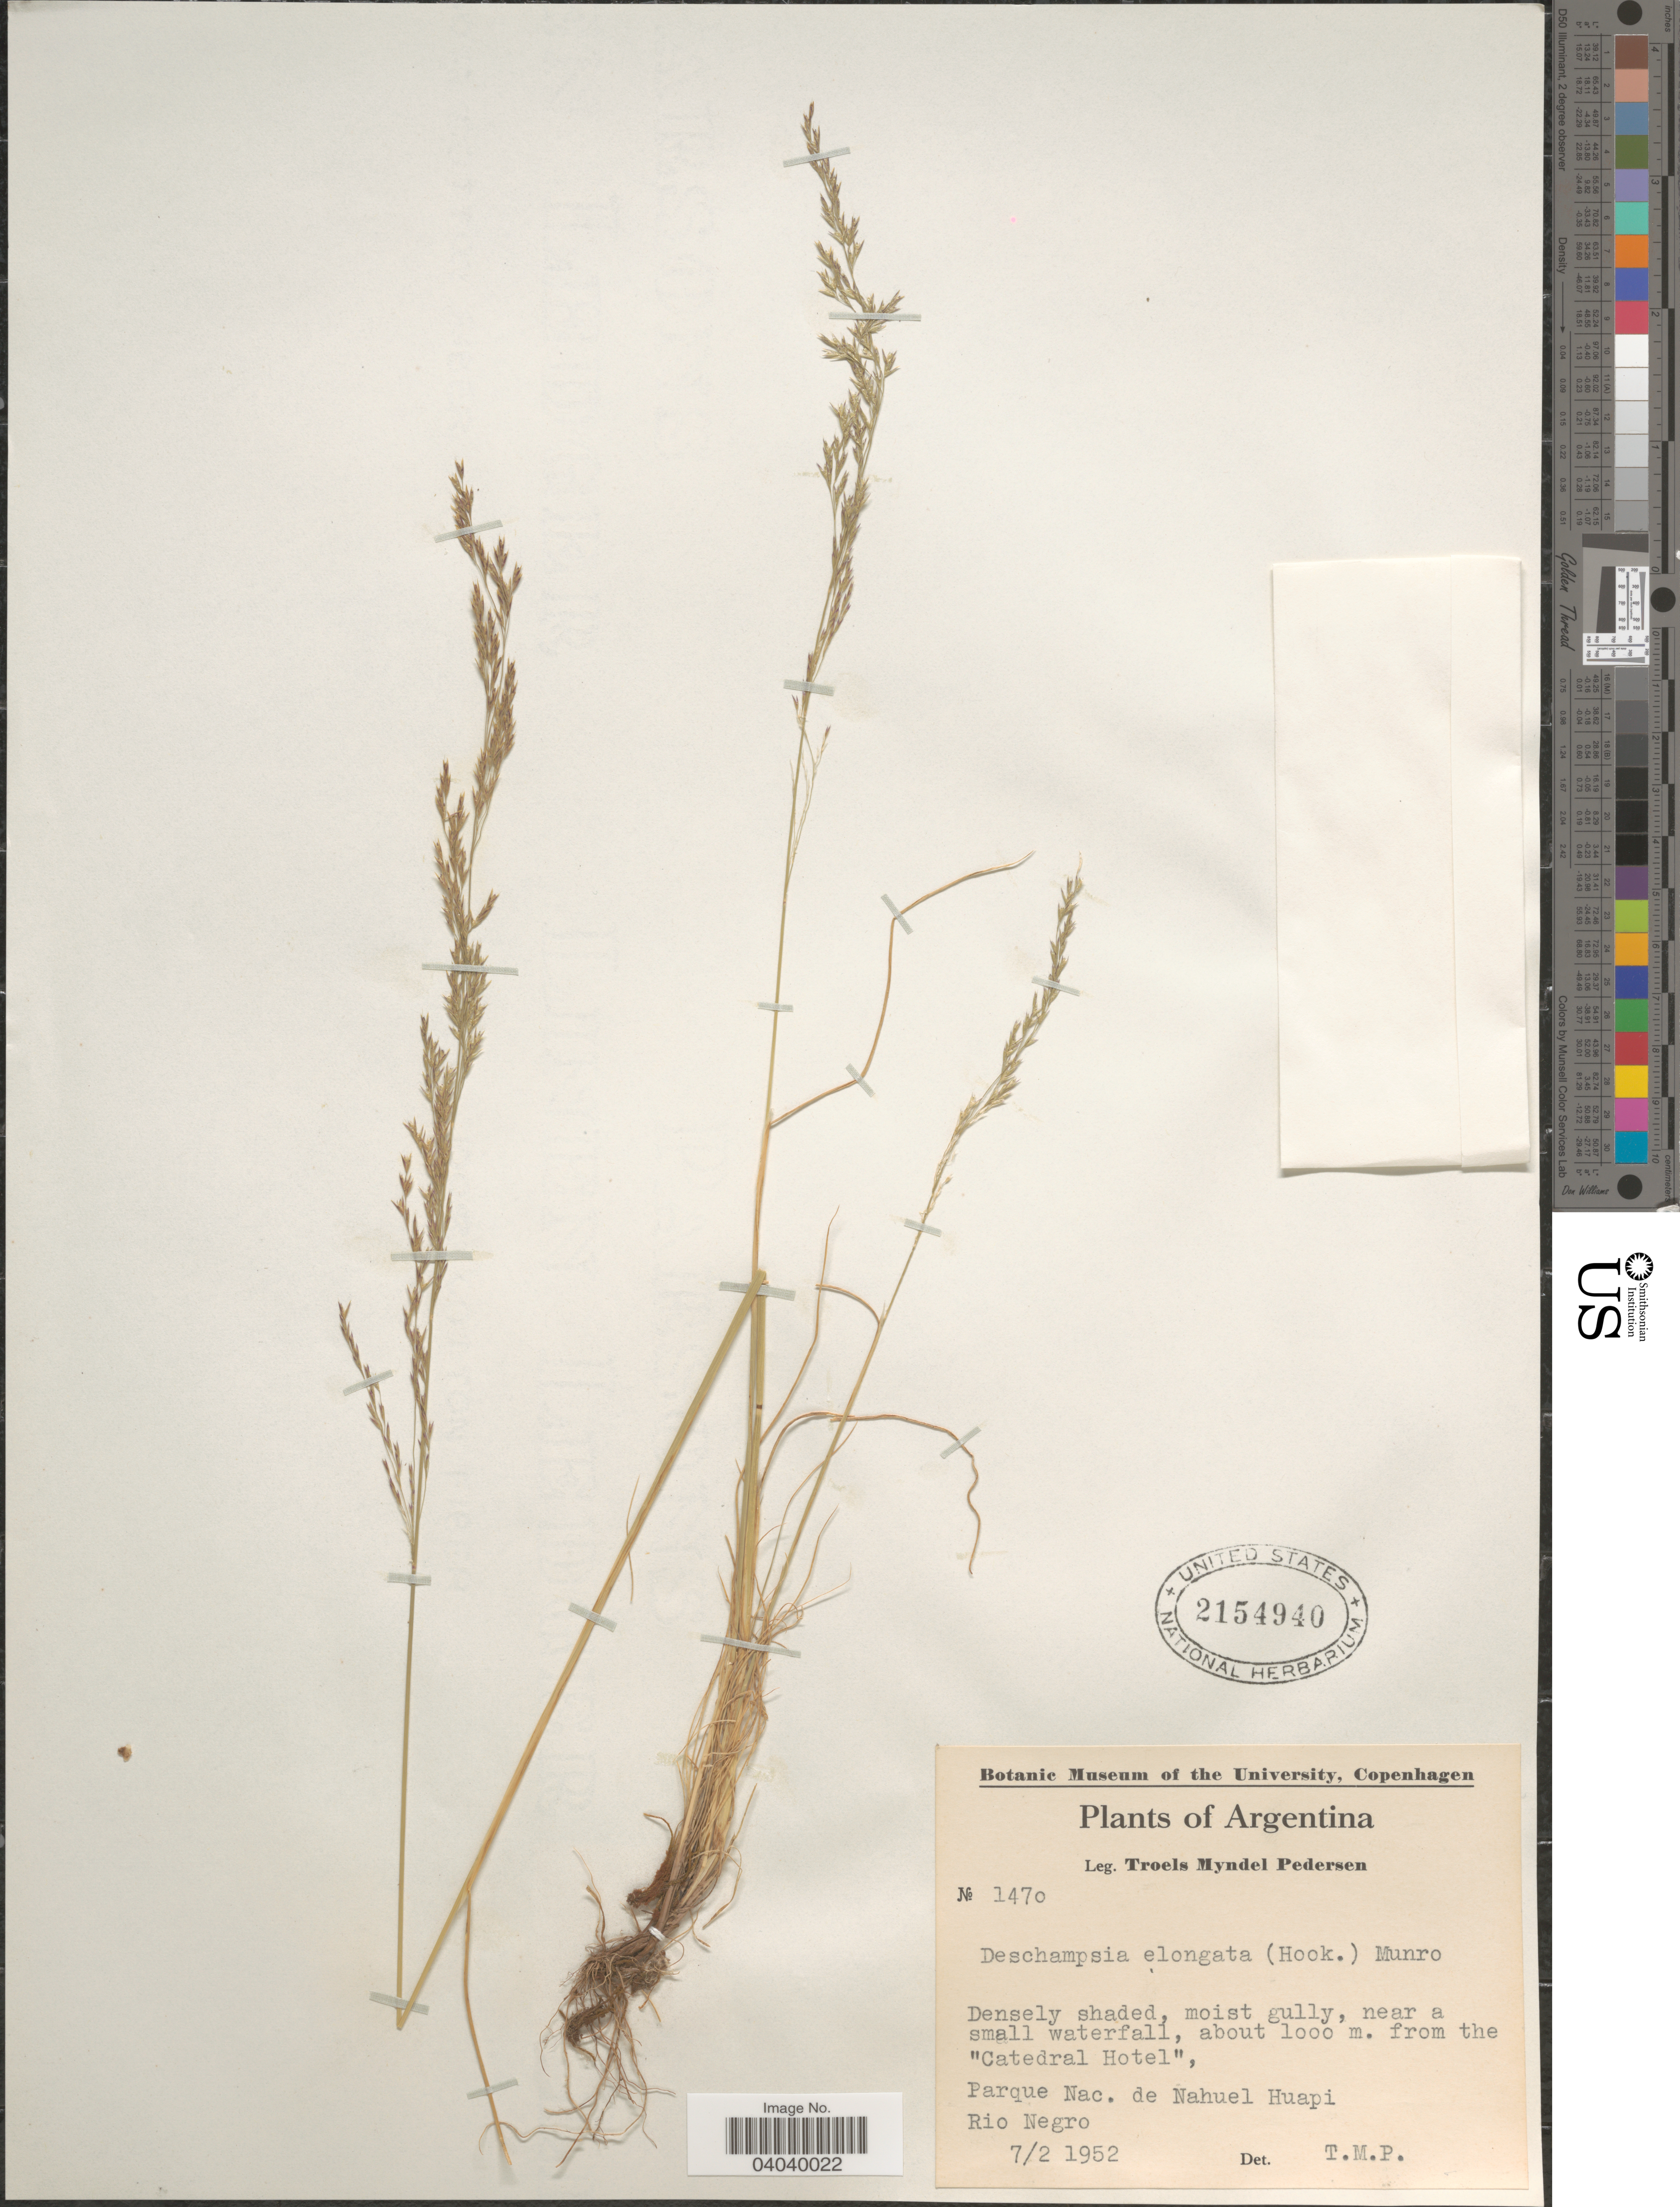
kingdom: Plantae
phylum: Tracheophyta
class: Liliopsida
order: Poales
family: Poaceae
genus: Deschampsia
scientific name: Deschampsia elongata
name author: (Hook.) Munro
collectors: T. Pederson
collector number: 1470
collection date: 1952-02-07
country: Argentina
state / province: Rio Negro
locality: From the "Catedral Hotel", Parque Nac. de Nahuel Huapi. Rio Negro.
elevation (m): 1000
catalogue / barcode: US 2154940